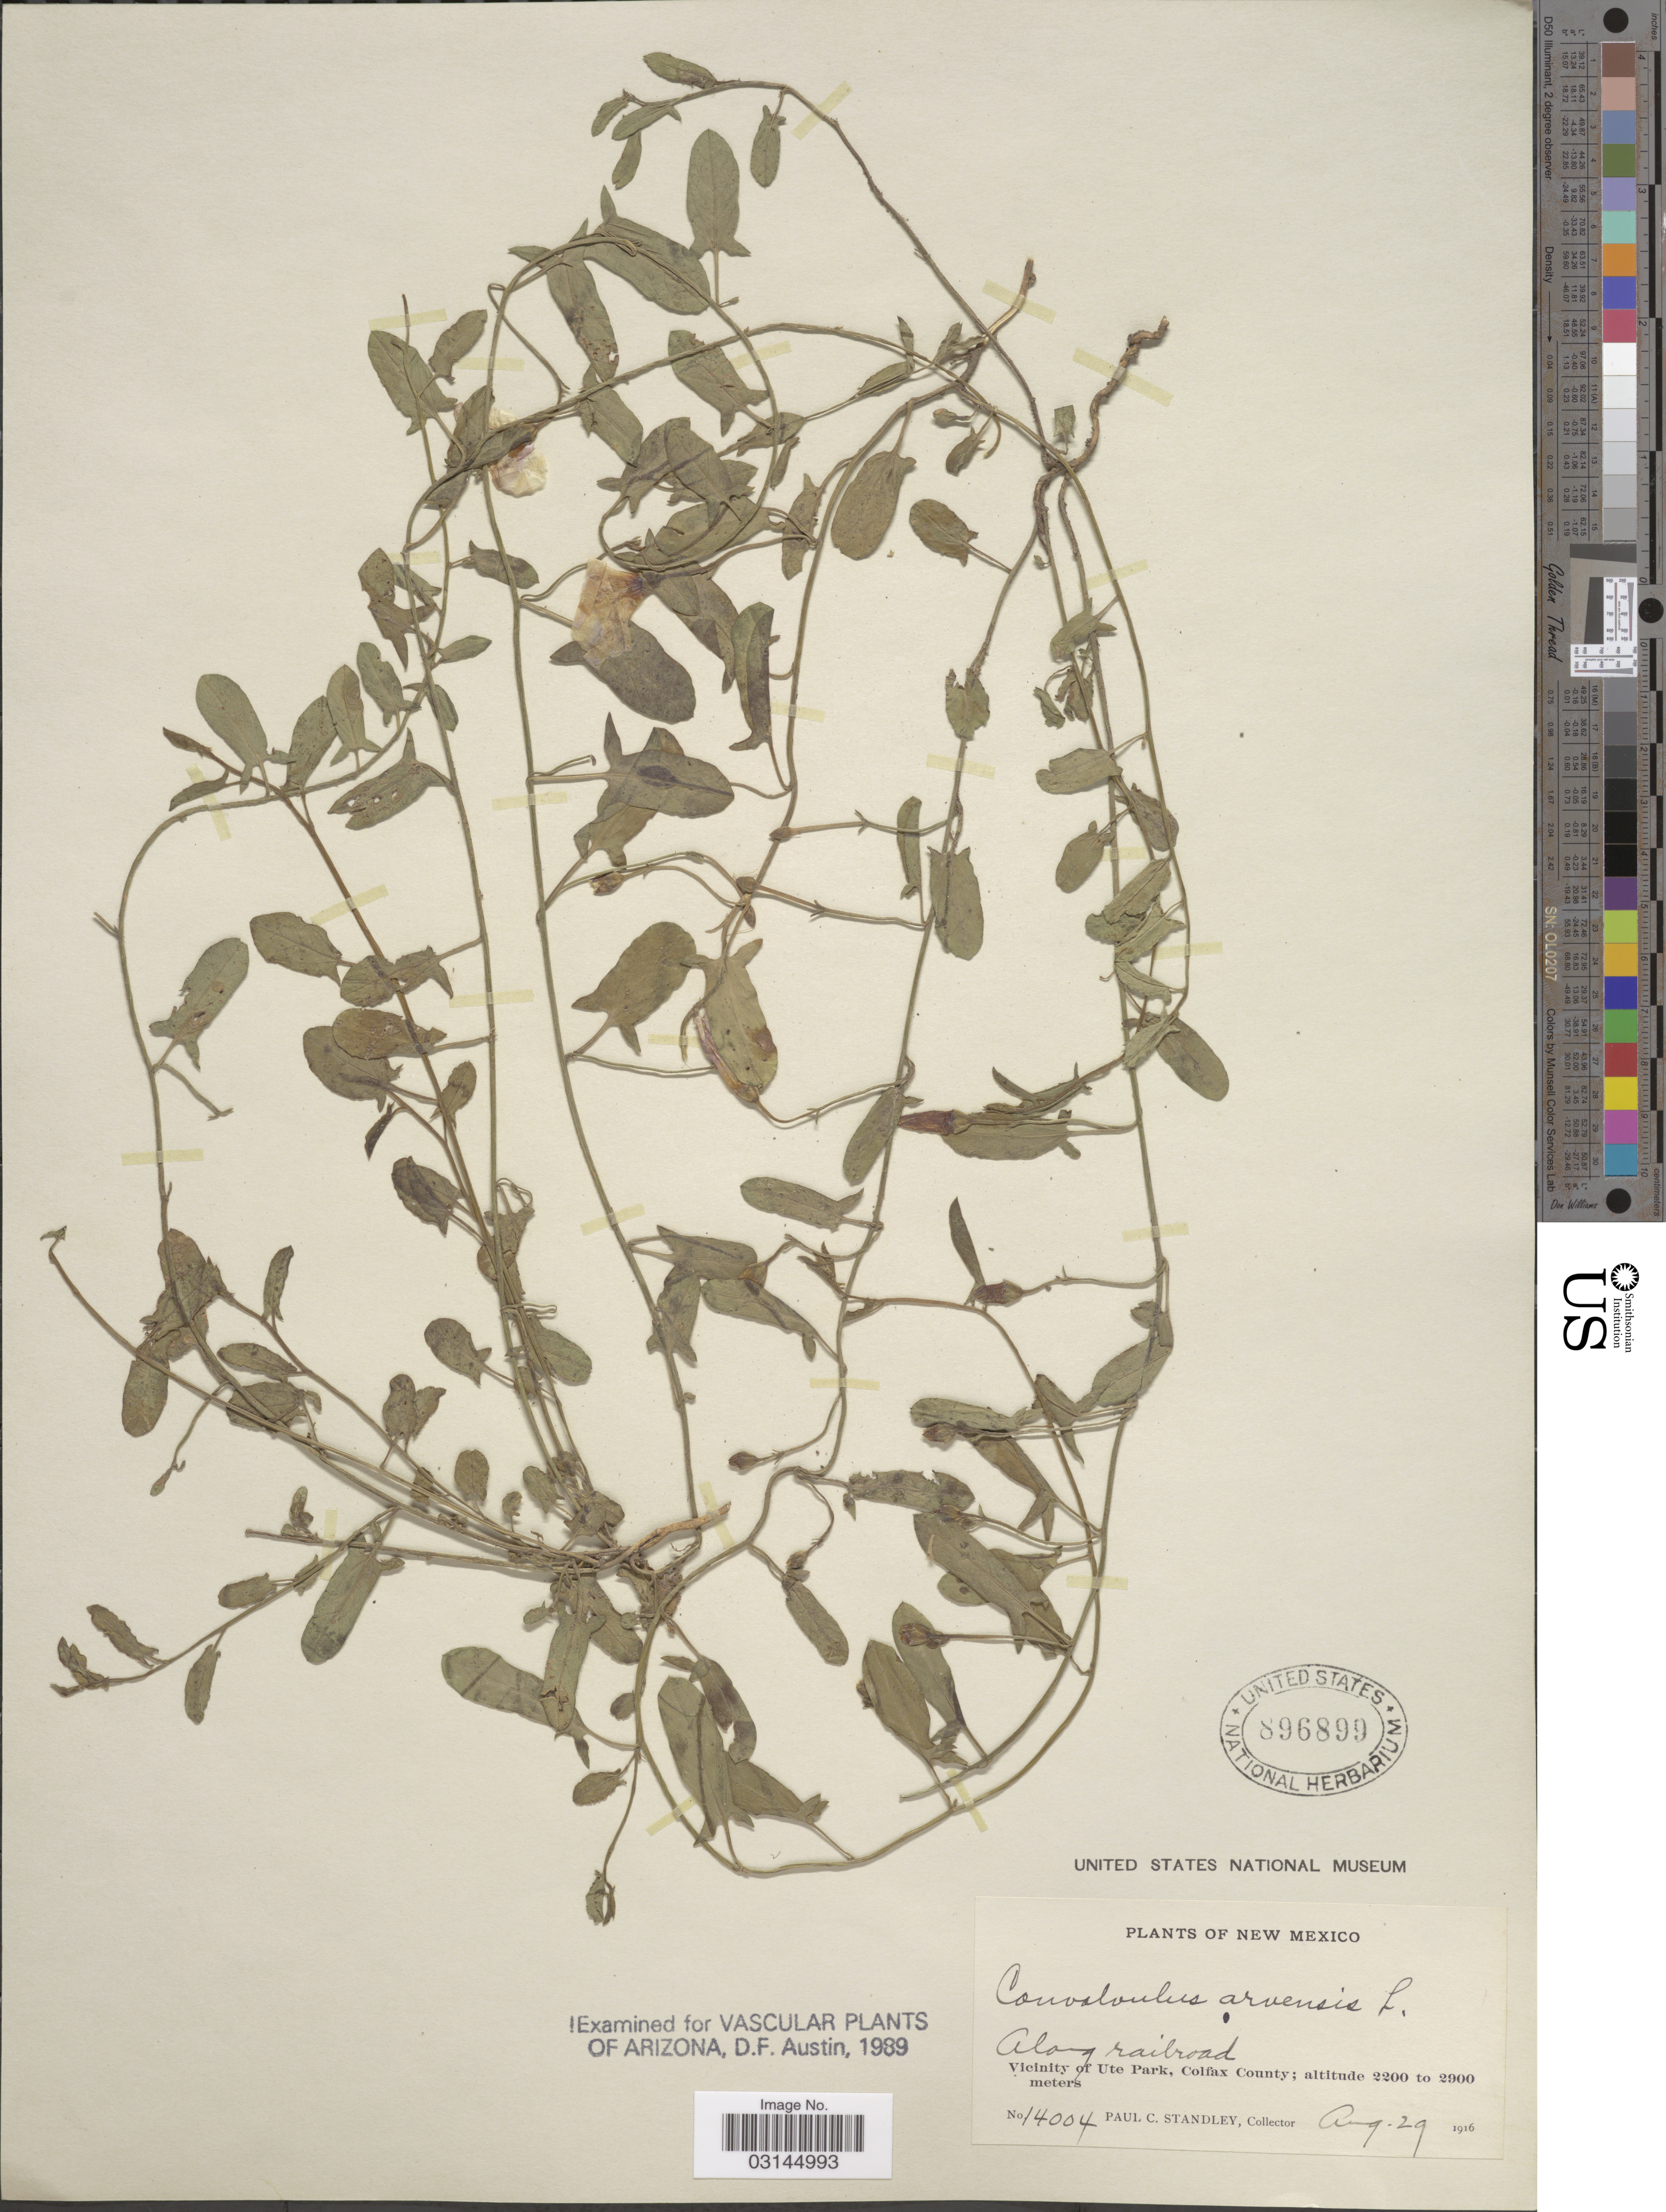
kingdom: Plantae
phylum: Tracheophyta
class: Magnoliopsida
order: Solanales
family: Convolvulaceae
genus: Convolvulus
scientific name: Convolvulus arvensis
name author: L.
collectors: P. C. Standley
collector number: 14004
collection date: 1916-08-29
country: United States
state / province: New Mexico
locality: Along railroad. Vicinity of Ute Park, Colfax County.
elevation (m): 2200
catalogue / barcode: US 896899